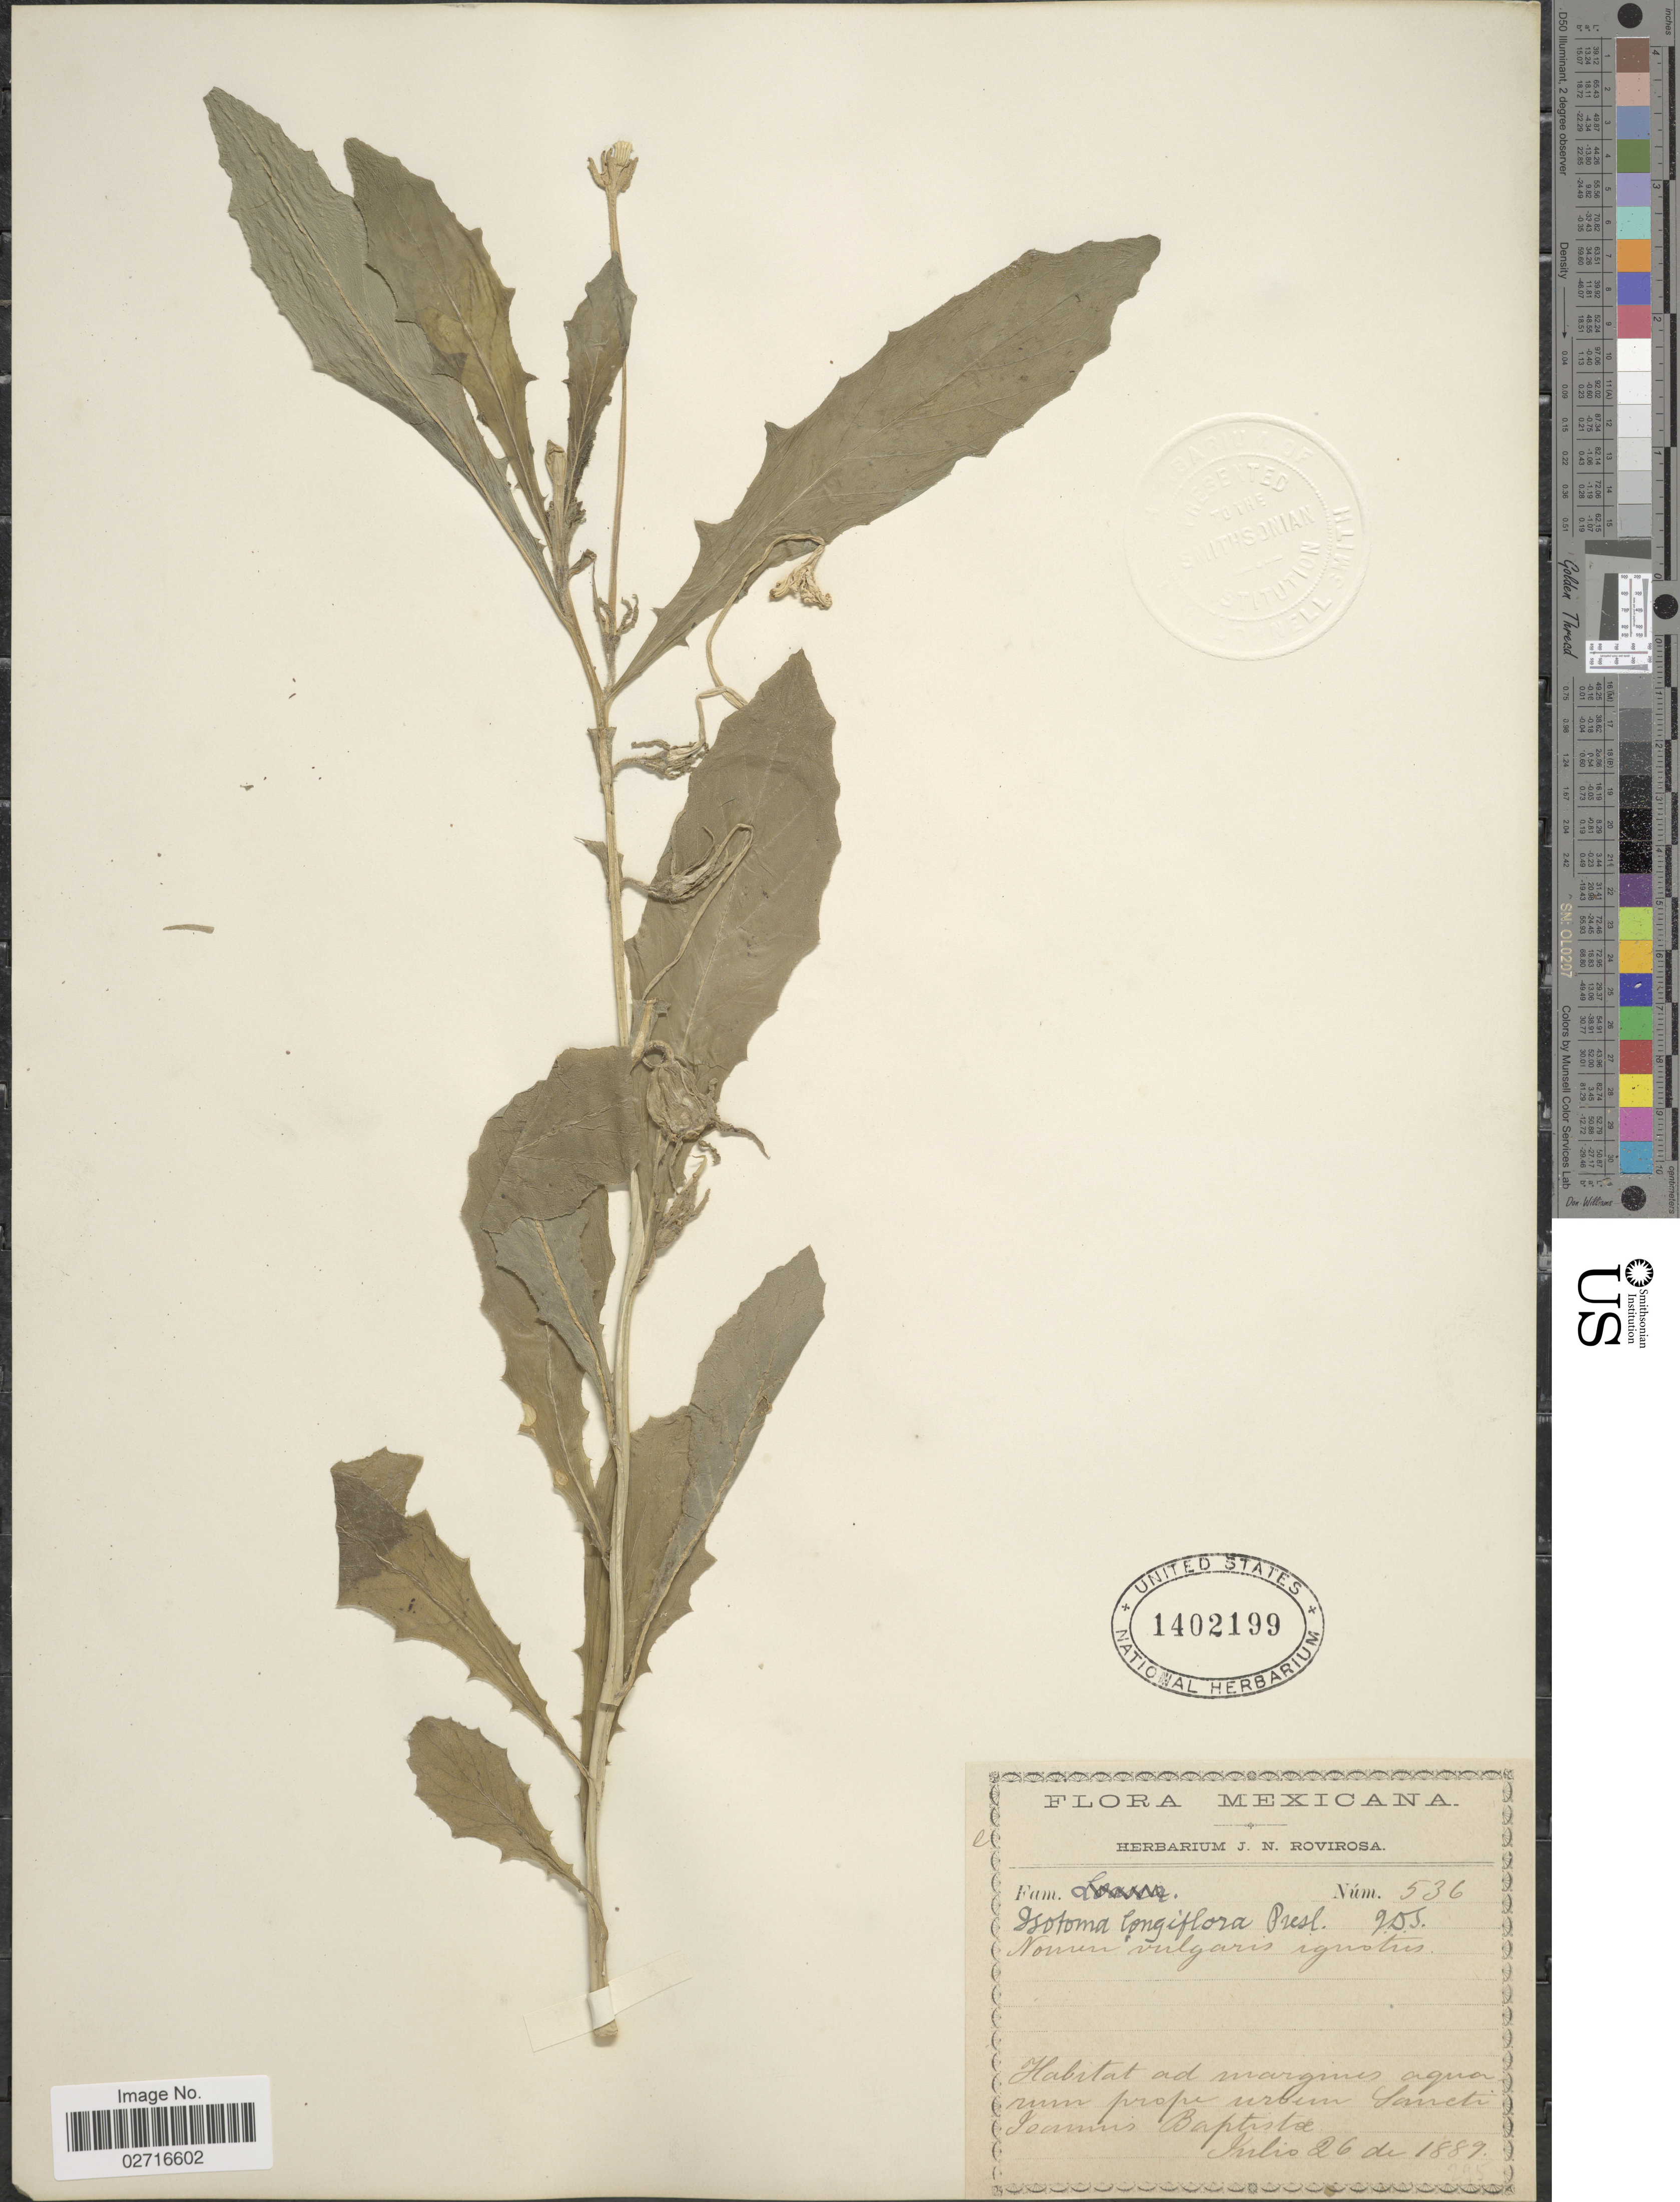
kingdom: Plantae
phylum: Tracheophyta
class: Magnoliopsida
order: Asterales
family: Campanulaceae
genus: Hippobroma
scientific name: Hippobroma longiflora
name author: (L.) G. Don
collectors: ex herb. J. N. Rovirosa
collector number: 536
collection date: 1889-07-26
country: Mexico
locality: Mexicana, ad marginis aquarum prope urbem Sancti Ioannis Baptistae.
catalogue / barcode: US 1402199